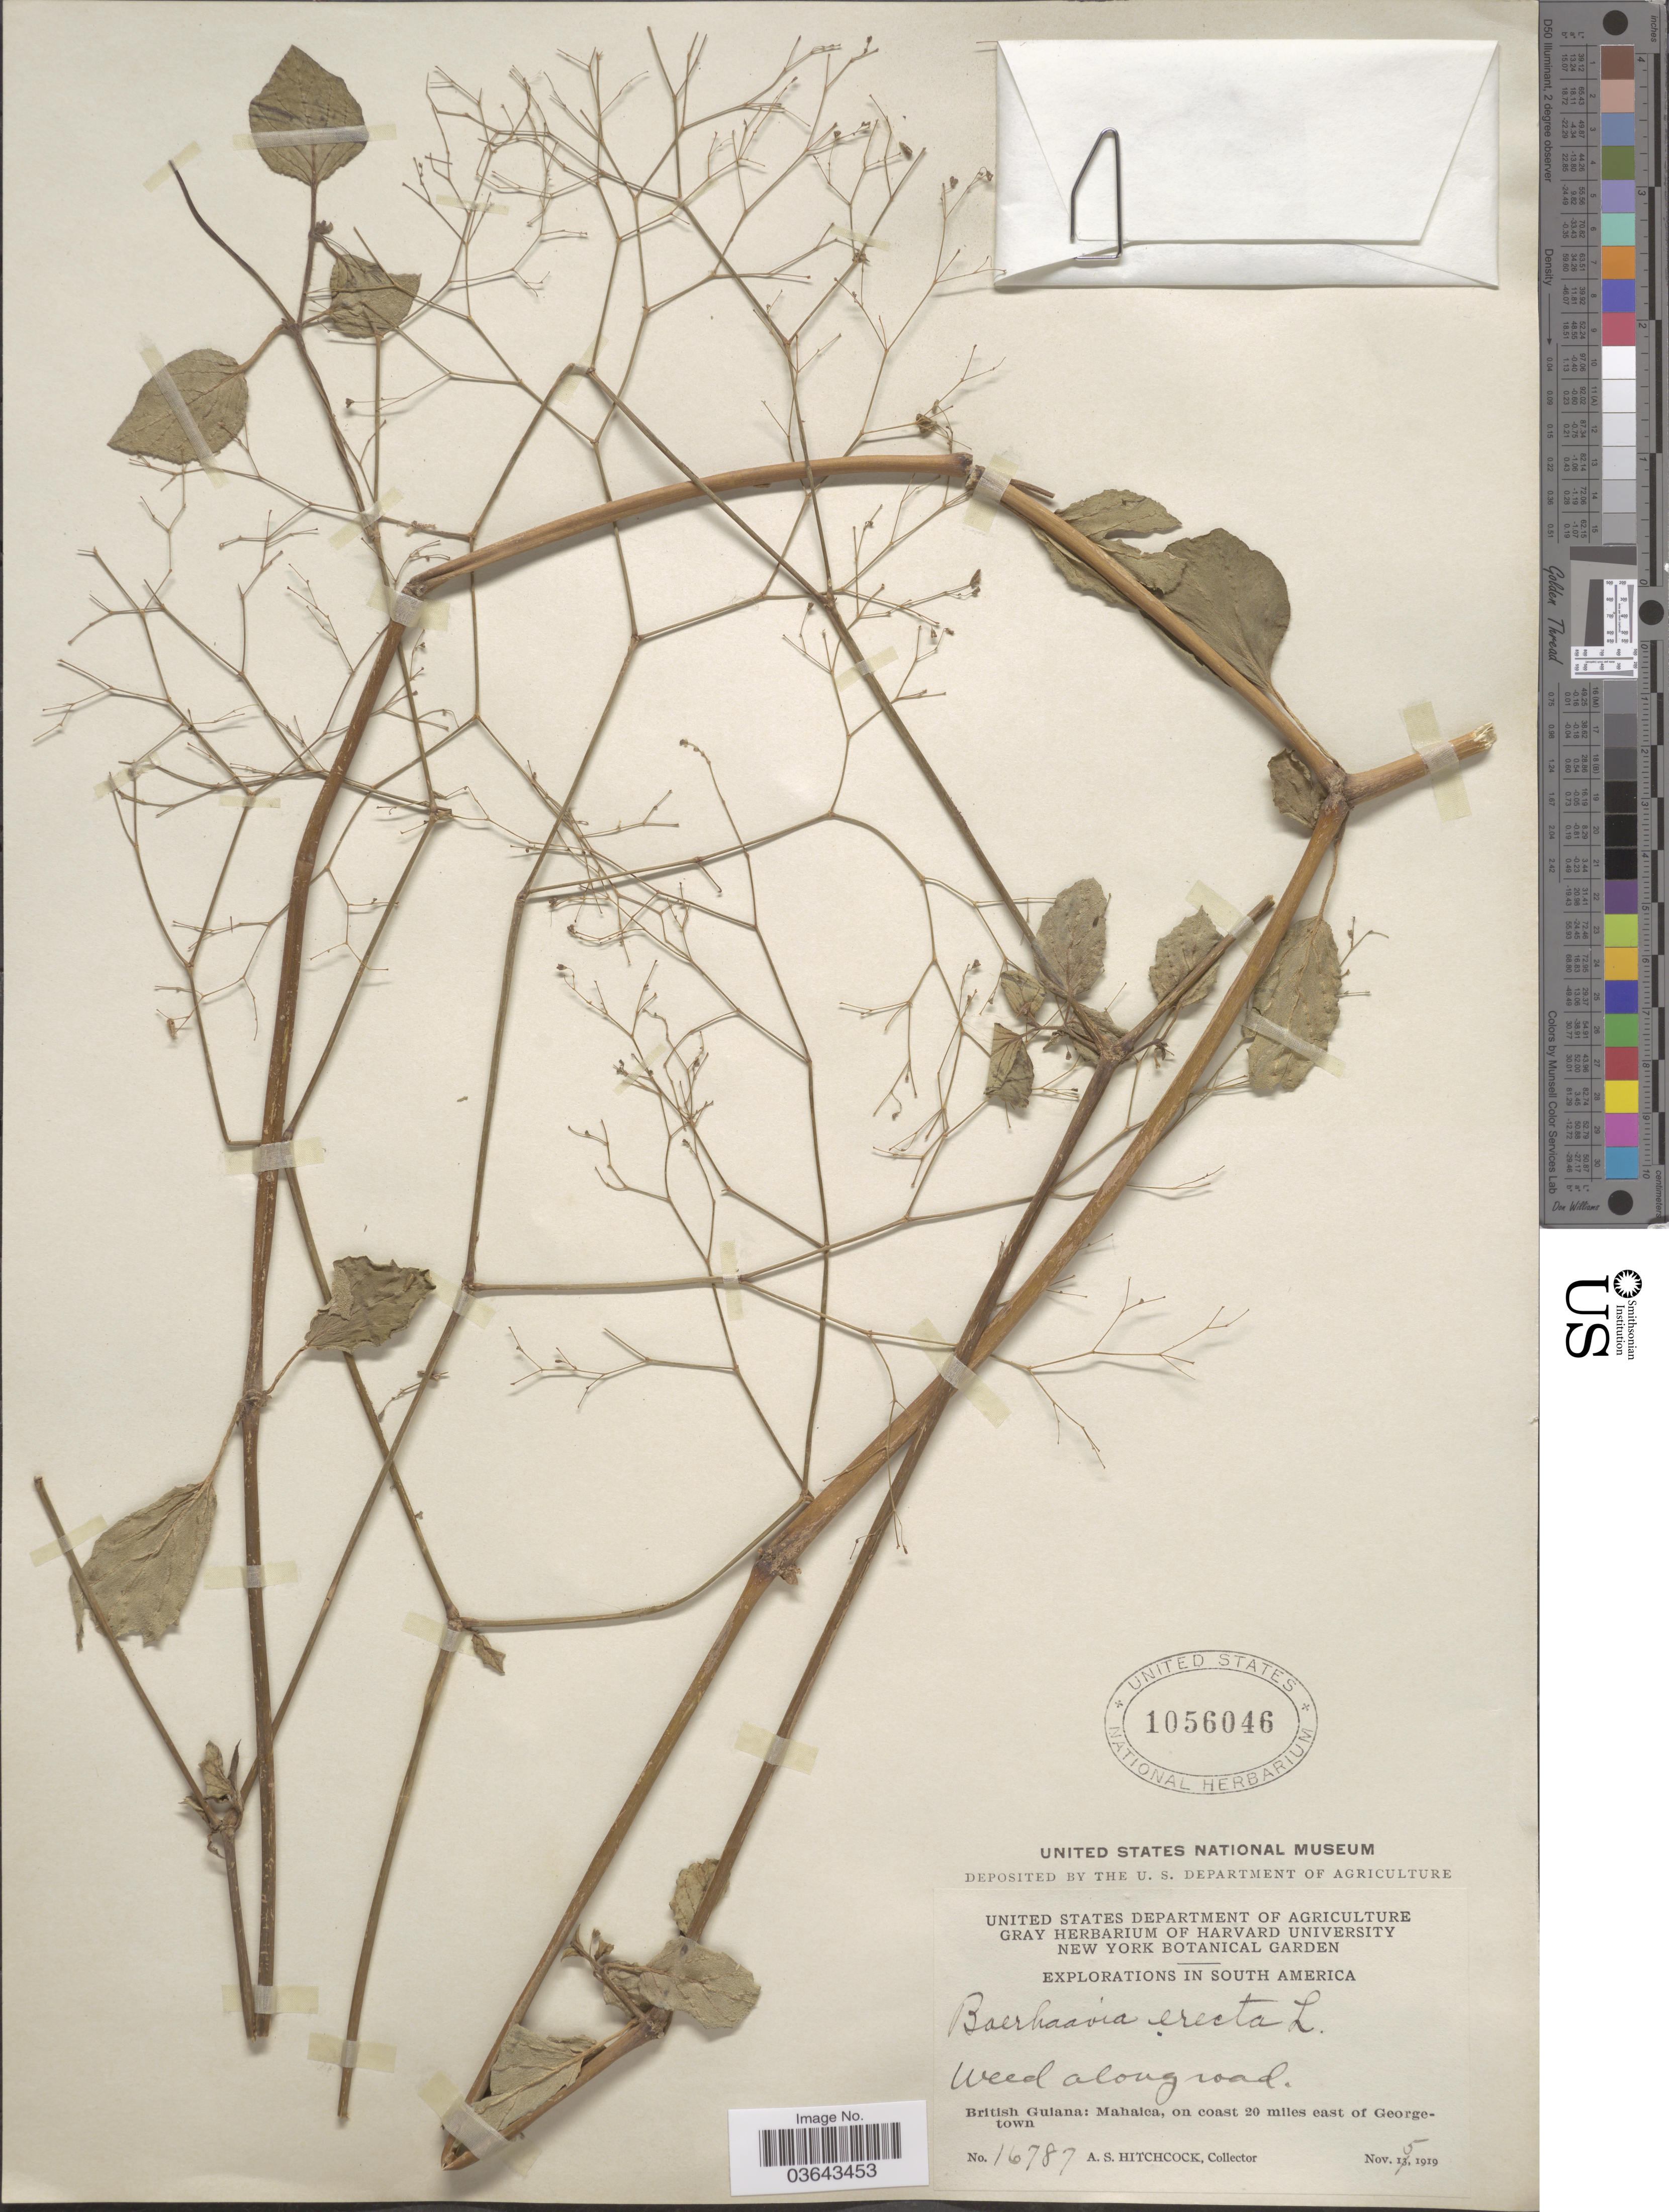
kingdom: Plantae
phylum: Tracheophyta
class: Magnoliopsida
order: Caryophyllales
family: Nyctaginaceae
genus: Boerhavia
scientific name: Boerhavia erecta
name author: L.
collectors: A. S. Hitchcock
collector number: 16787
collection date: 1919-11-15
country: Guyana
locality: British Guiana: Mahaica, on coast 20 miles east of Georgetown.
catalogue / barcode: US 1056046